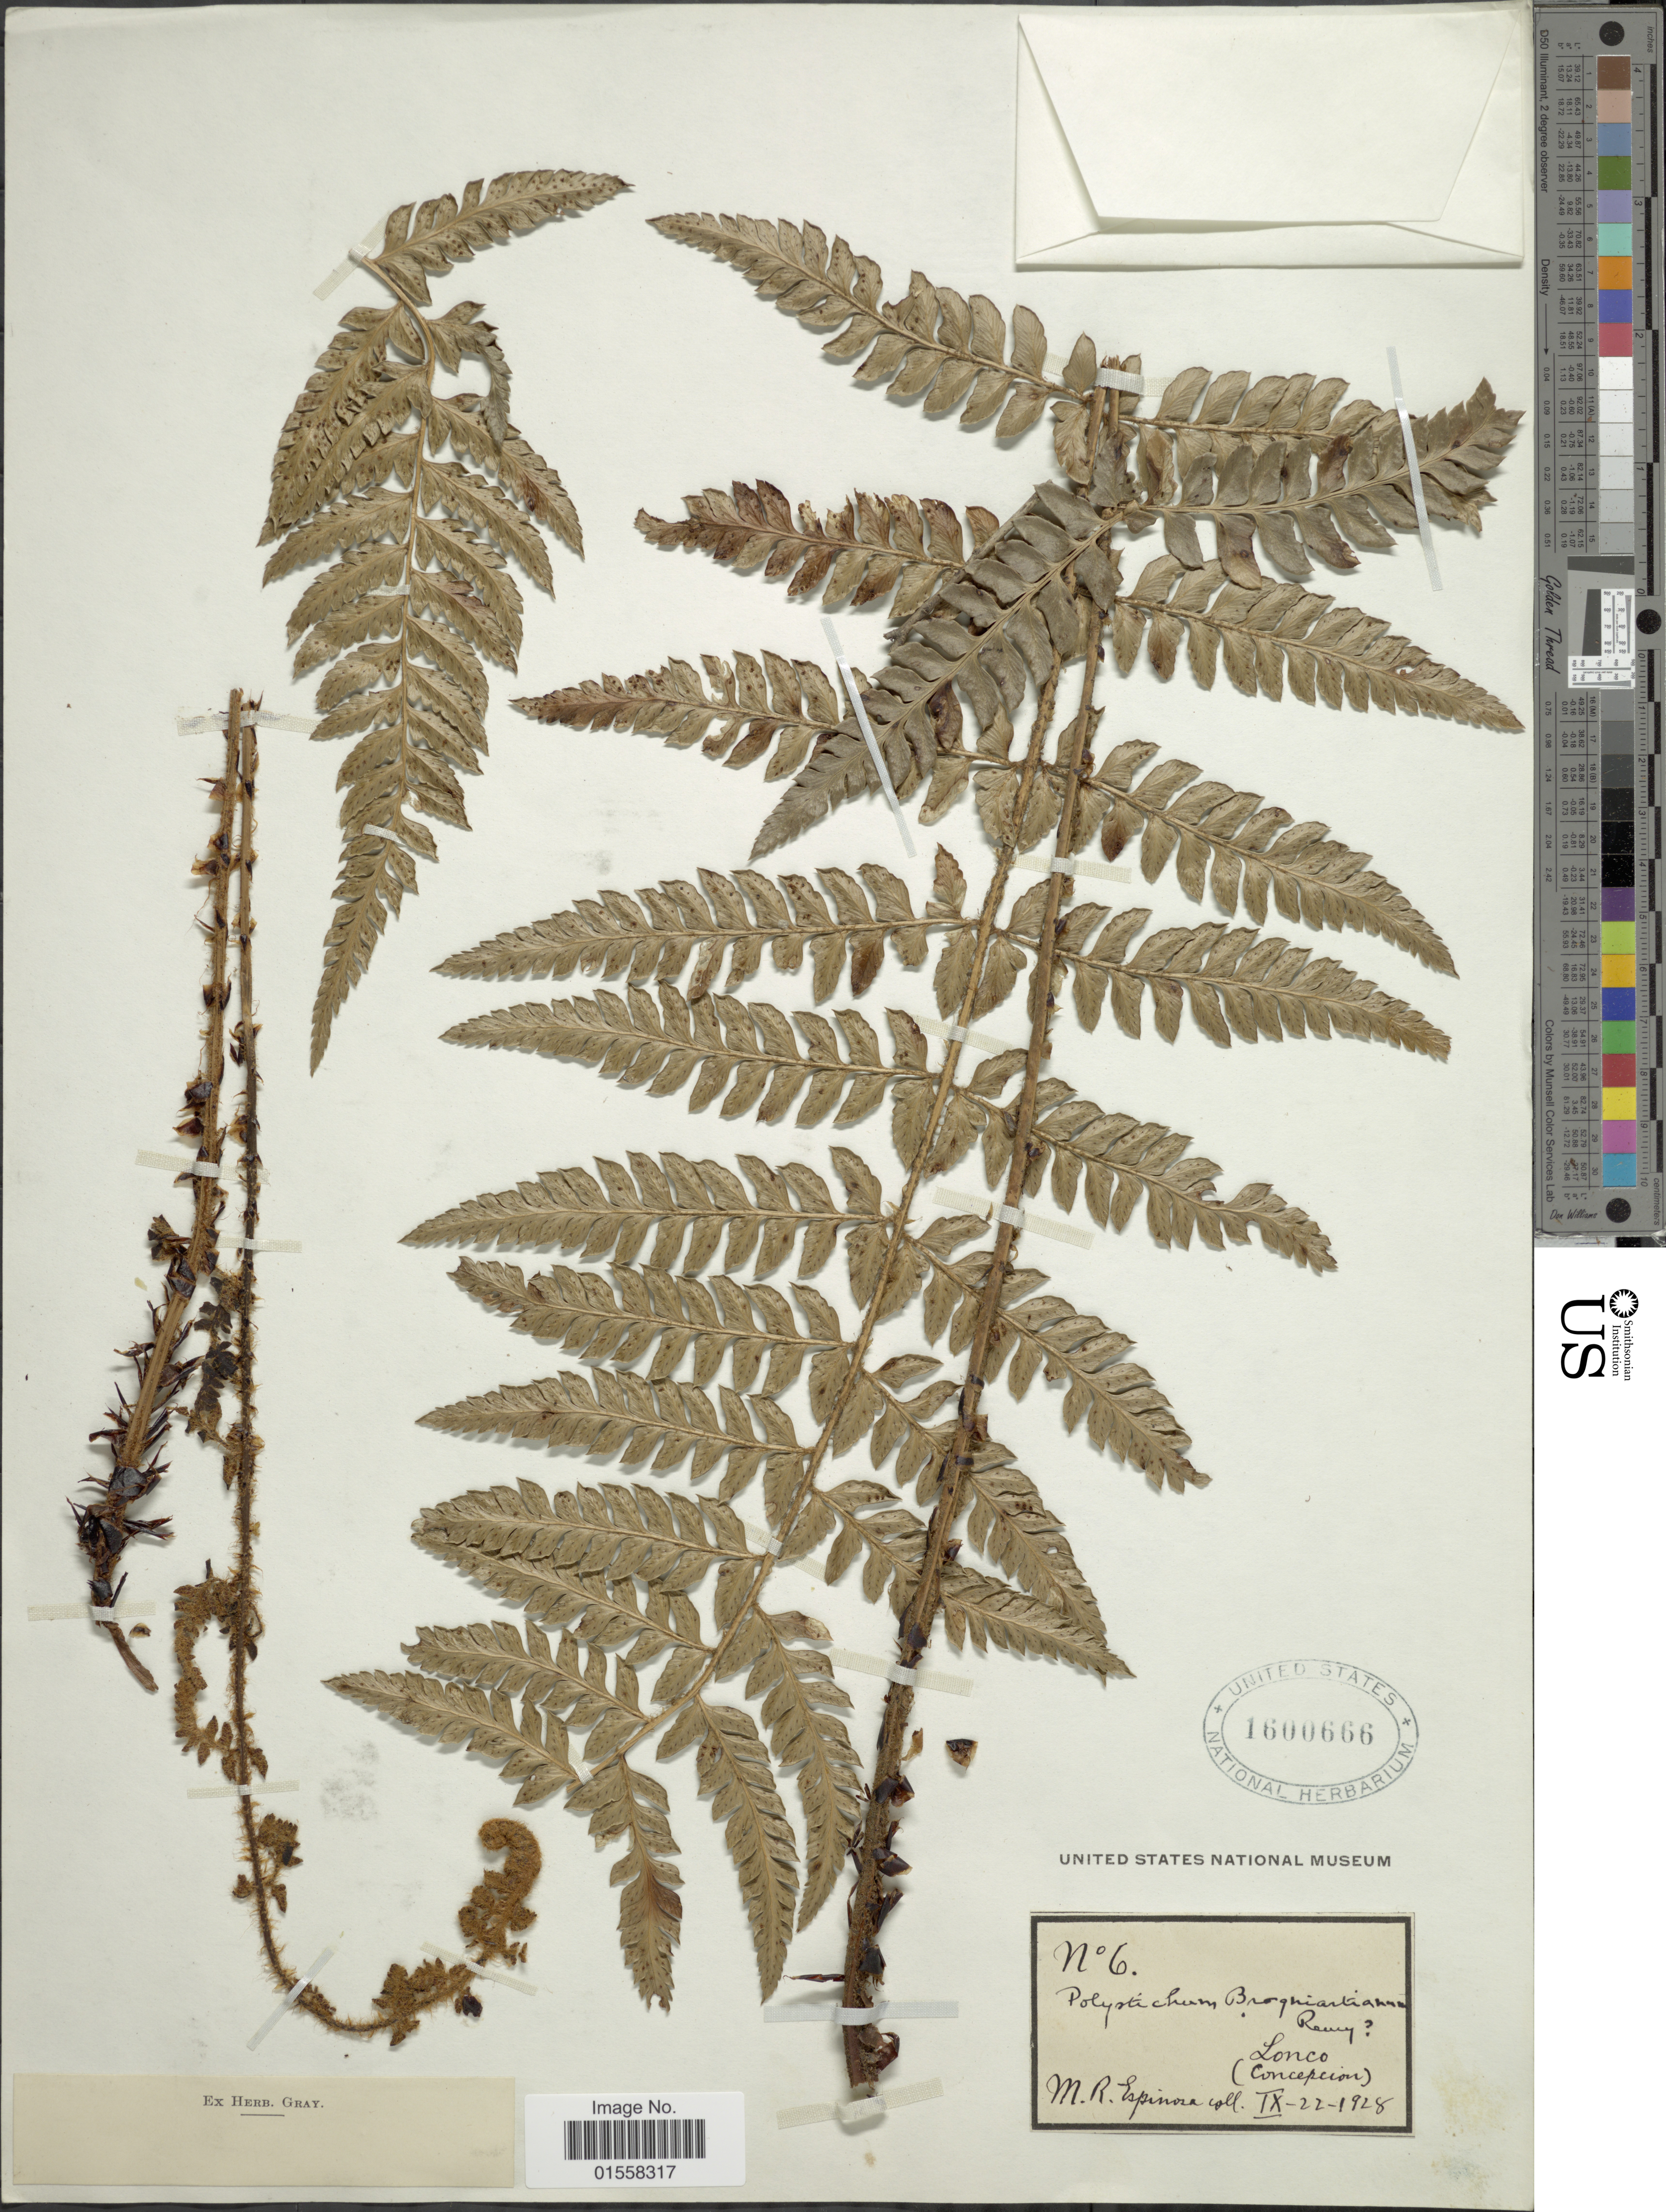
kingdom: Plantae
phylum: Tracheophyta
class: Polypodiopsida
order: Polypodiales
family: Dryopteridaceae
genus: Polystichum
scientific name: Polystichum brongiartianum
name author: Remy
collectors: M. Espinoza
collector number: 6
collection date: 1928-09-22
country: Paraguay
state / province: Concepcion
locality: Lonco (Concepcion).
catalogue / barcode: US 1600666